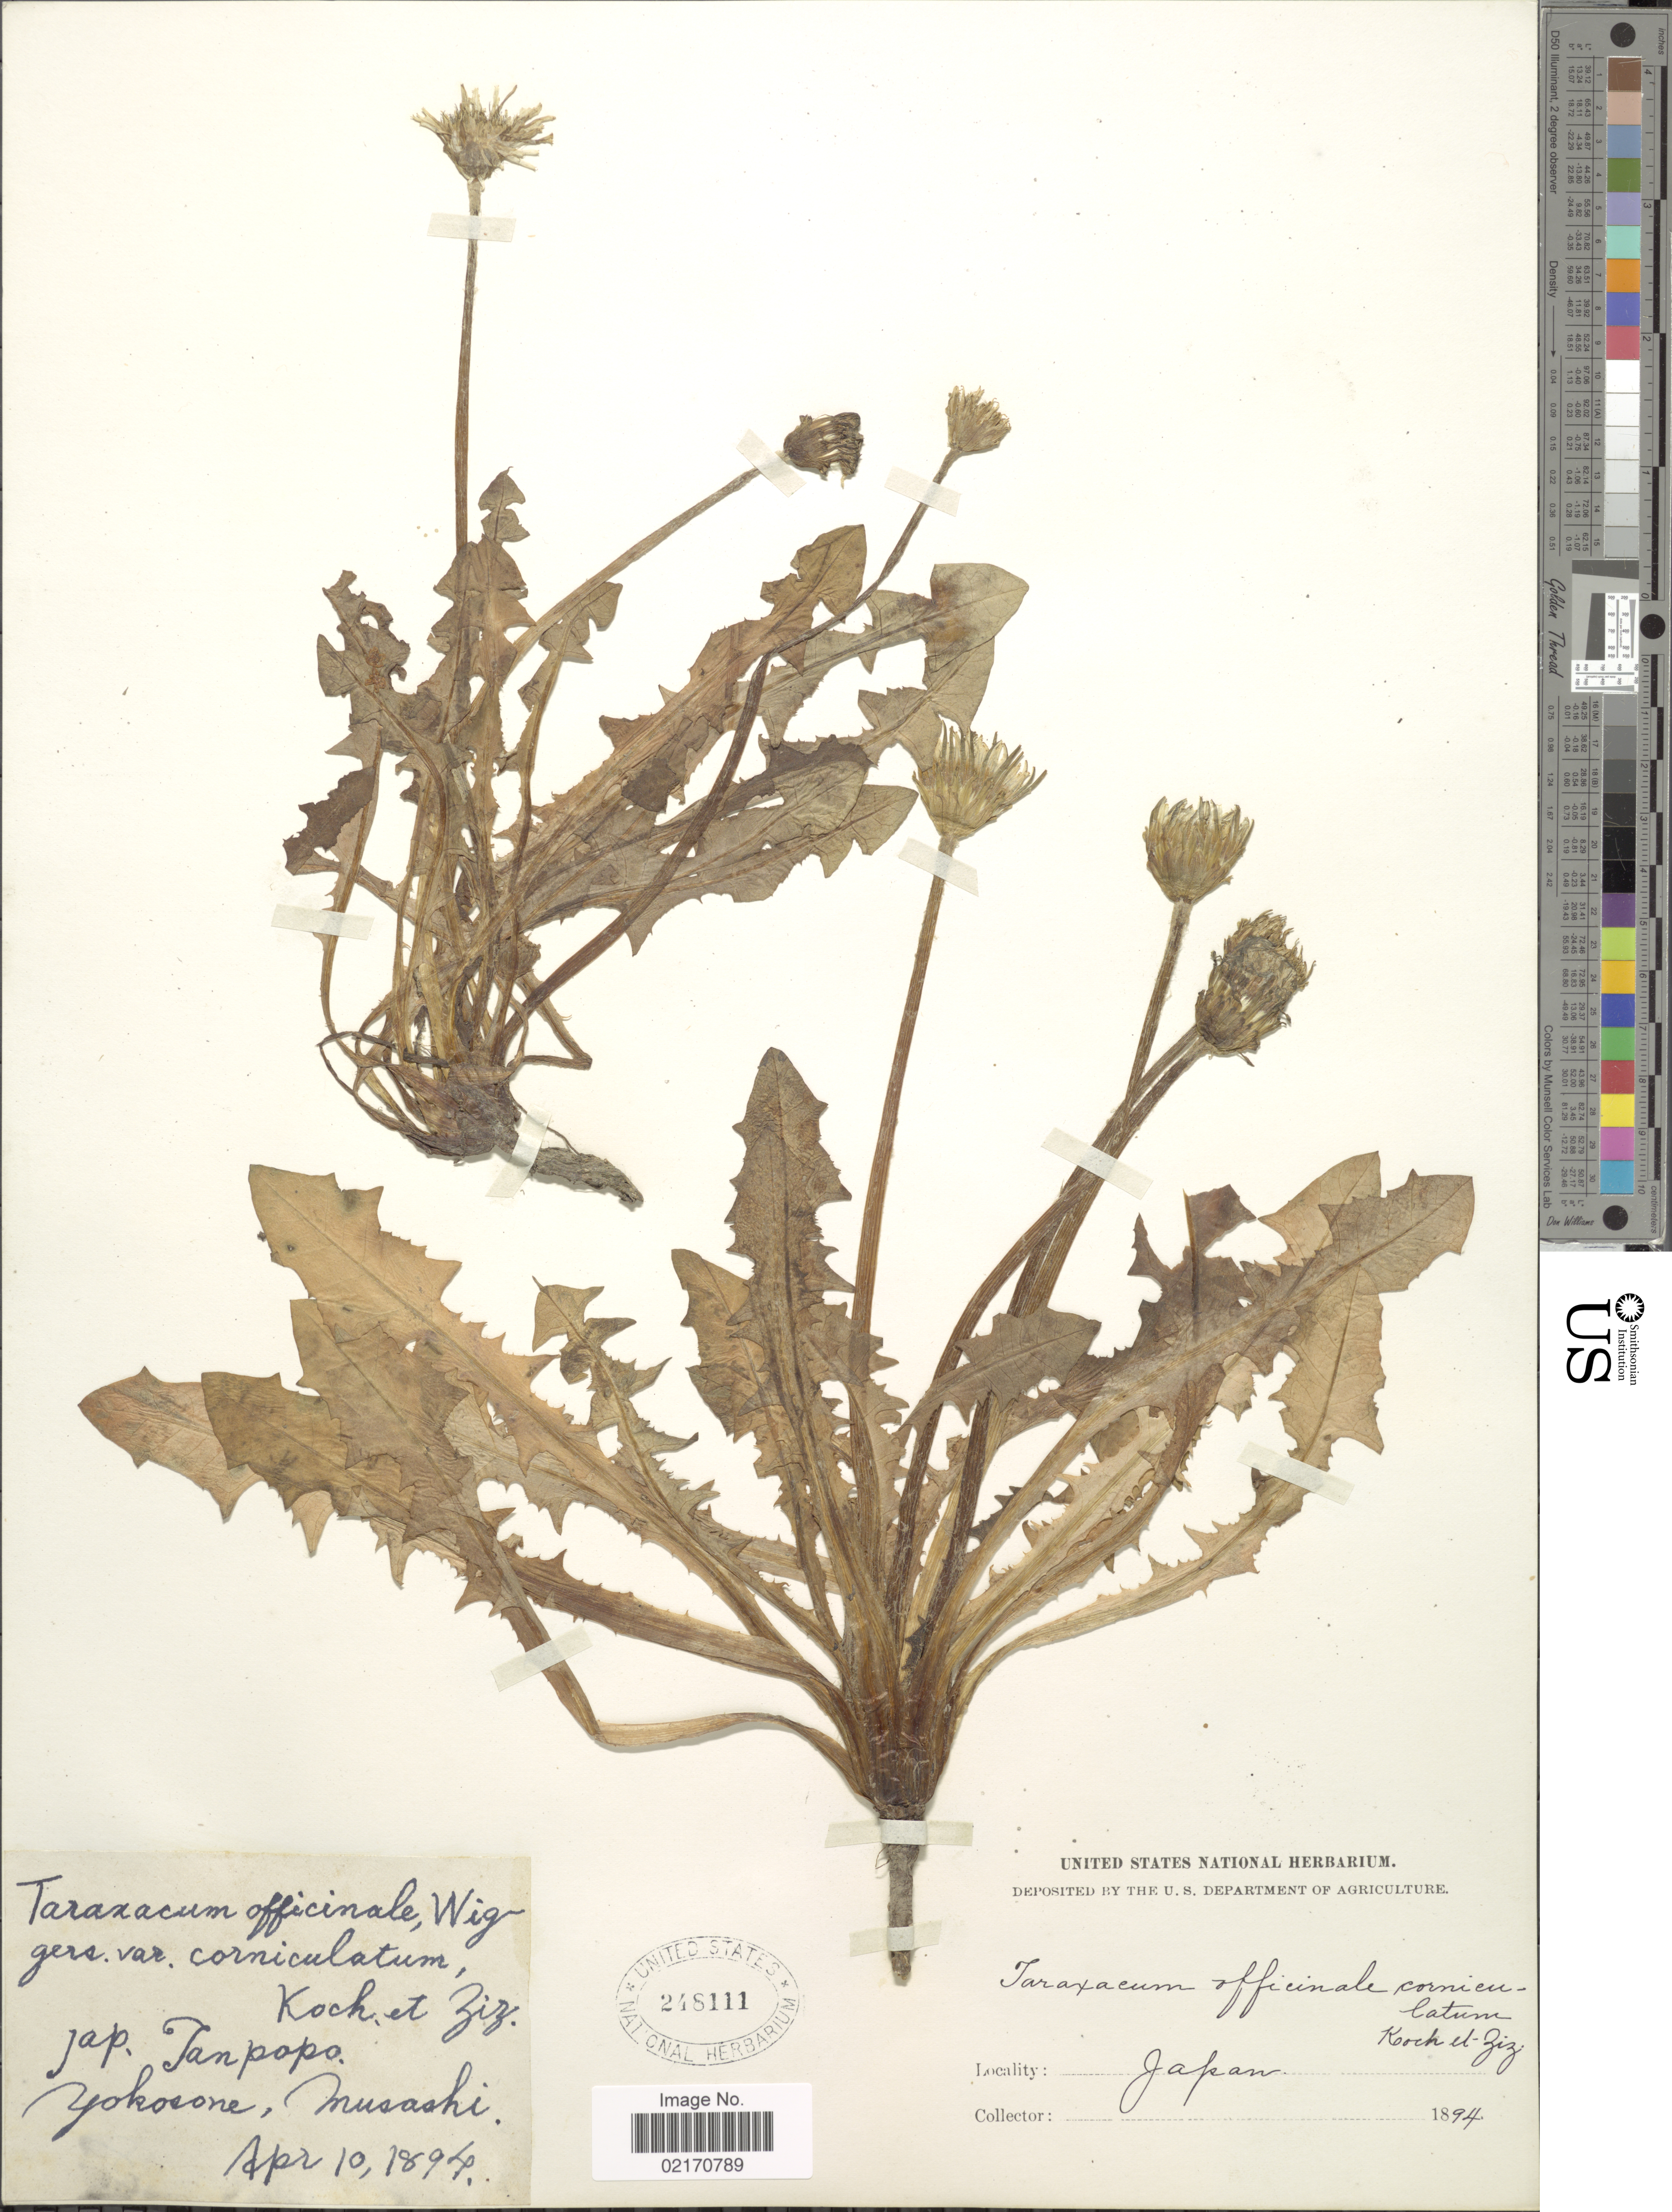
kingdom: Plantae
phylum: Tracheophyta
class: Magnoliopsida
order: Asterales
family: Asteraceae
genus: Taraxacum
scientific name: Taraxacum platycarpum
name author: Dahlst.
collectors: Facchini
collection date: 1894-04-10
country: Japan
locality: Yokosone, Musashi.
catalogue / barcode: US 248111